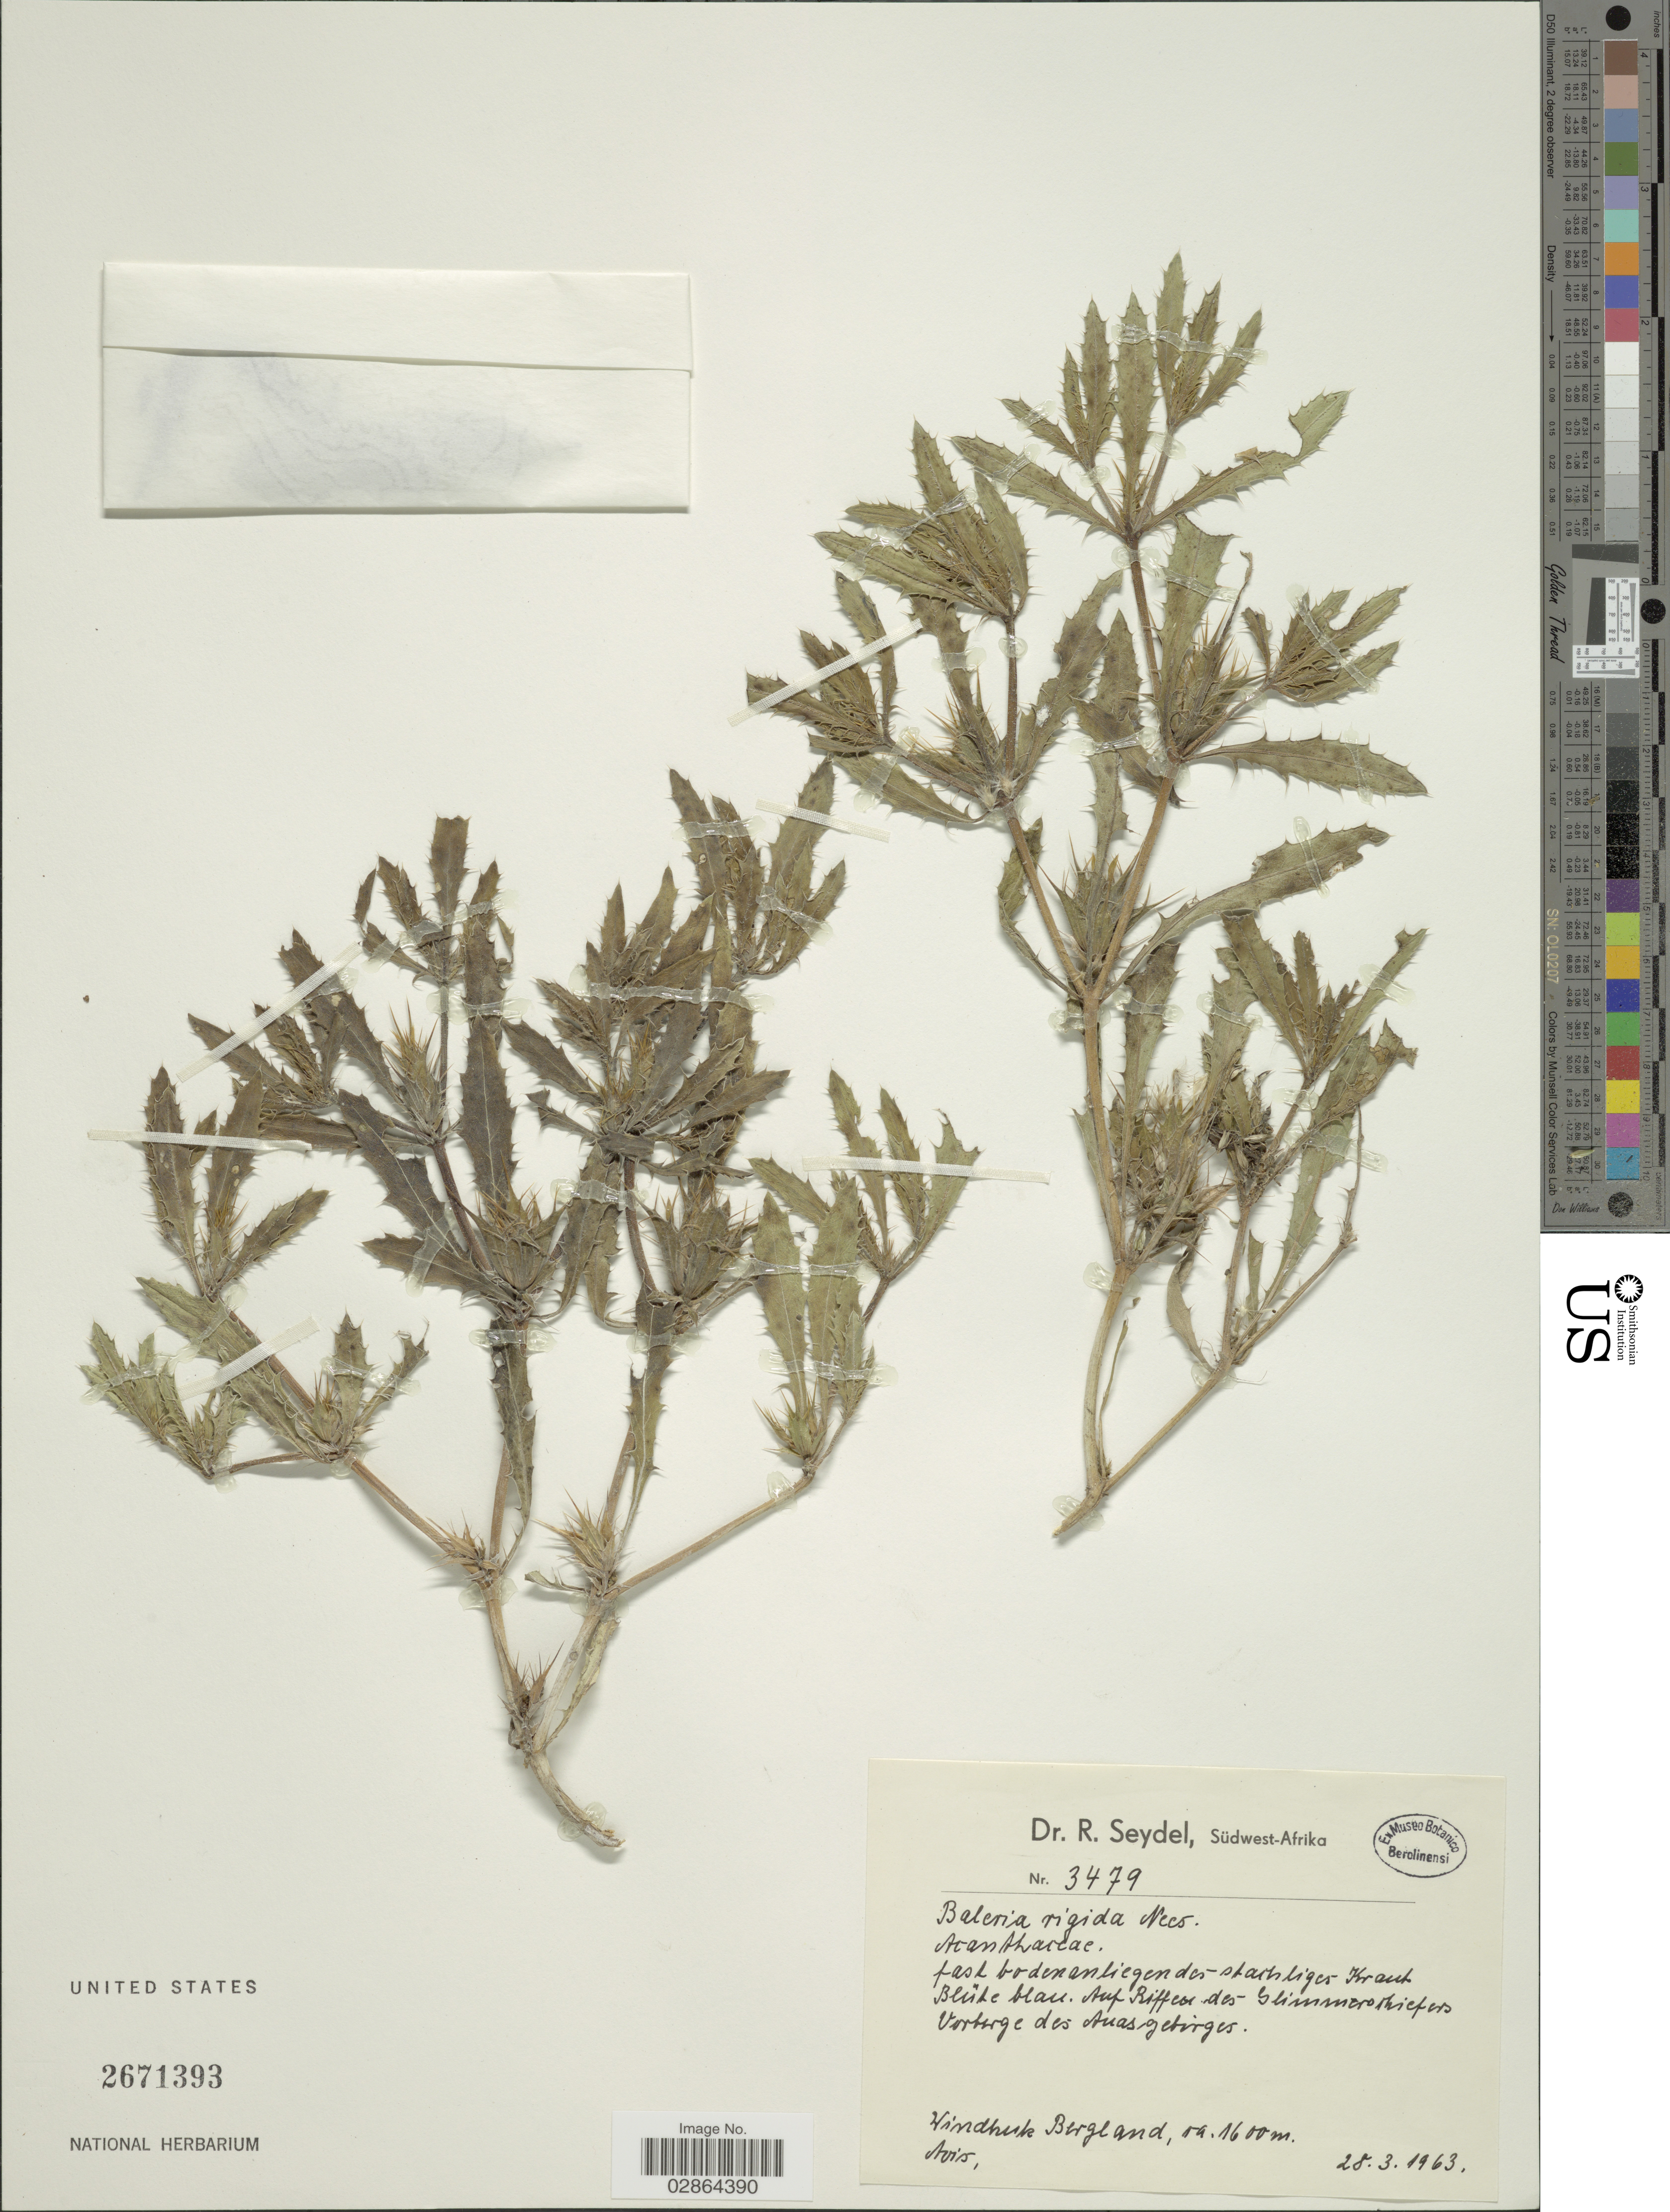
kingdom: Plantae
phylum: Tracheophyta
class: Magnoliopsida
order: Lamiales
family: Acanthaceae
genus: Barleria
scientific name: Barleria rigida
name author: Willd. ex Nees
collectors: R. Seydel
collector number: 3479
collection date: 1963-03-28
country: Namibia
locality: Südwest-Afrika. Windhuk Bergland, Avis.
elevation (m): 1600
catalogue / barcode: US 2671393